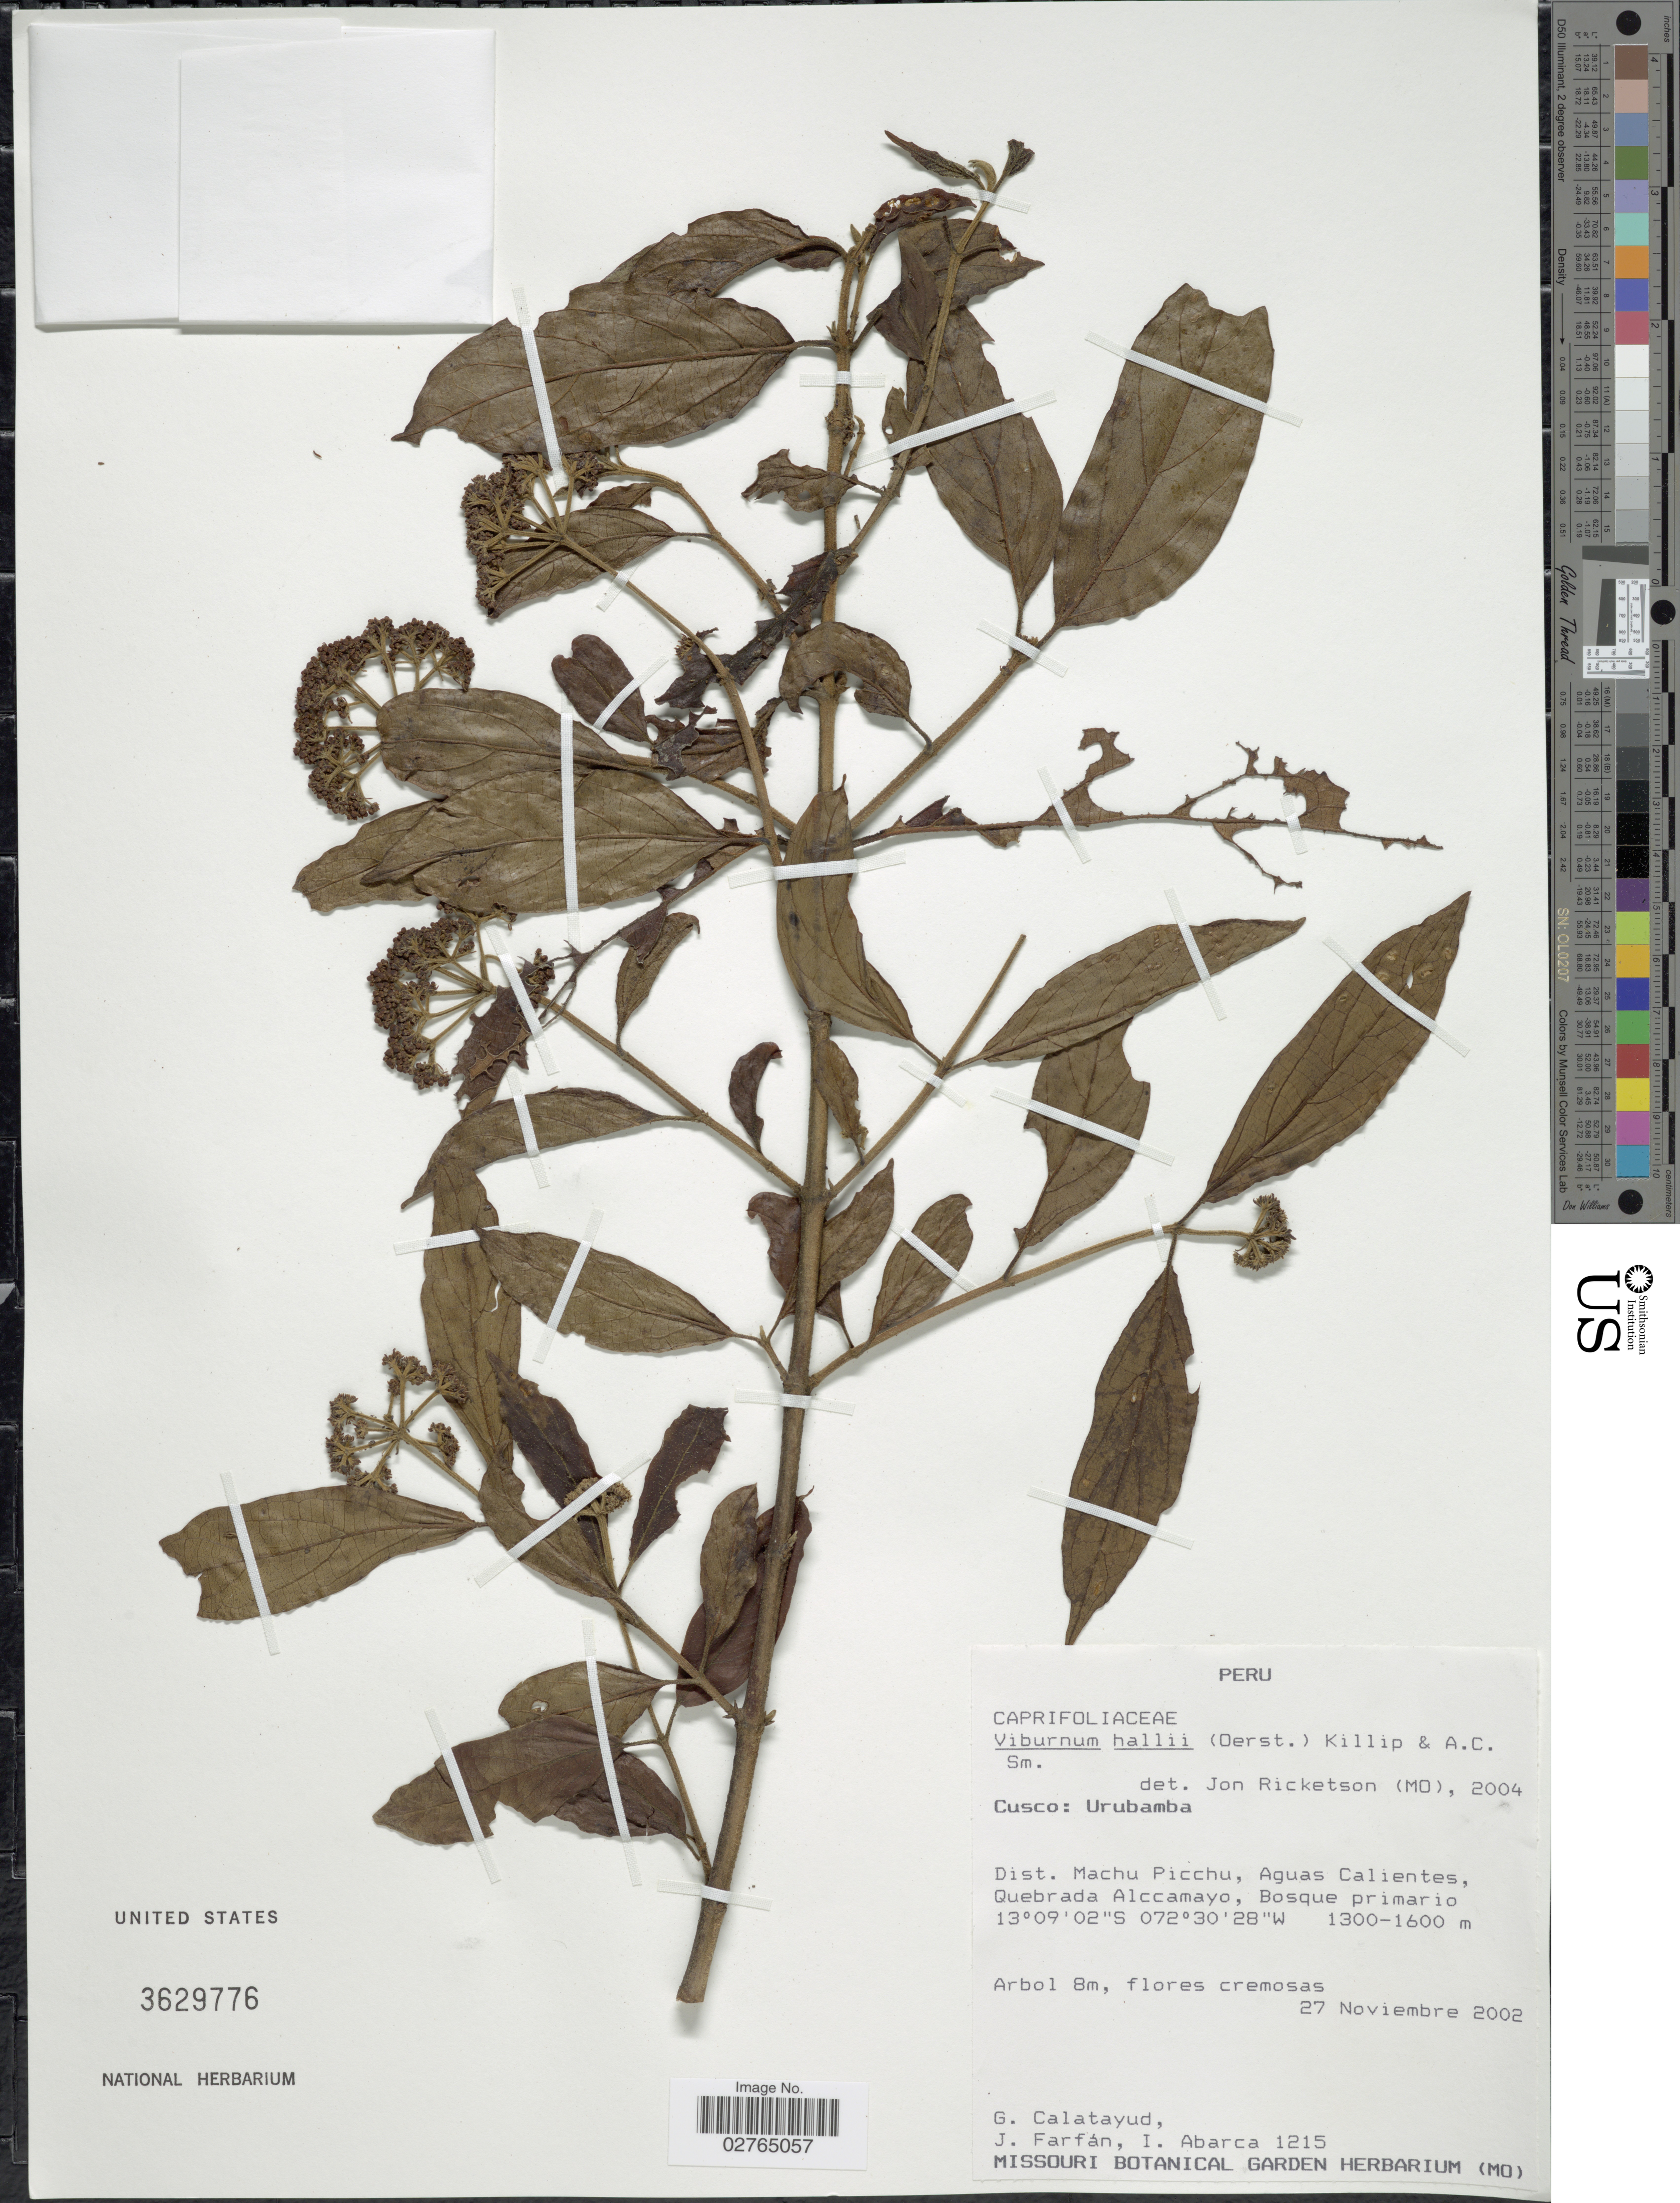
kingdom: Plantae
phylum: Tracheophyta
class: Magnoliopsida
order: Dipsacales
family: Viburnaceae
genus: Viburnum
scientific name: Viburnum hallii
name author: (Oerst.) Killip & A.C. Sm.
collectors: G. Calatayud, J. Farfán & I. Abarca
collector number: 1215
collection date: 2002-11-27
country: Peru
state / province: Cusco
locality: Urubamba. Dist. Machu Picchu, Aguas Calientes, Quebrada Alccamayo.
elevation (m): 1300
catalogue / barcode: US 3629776